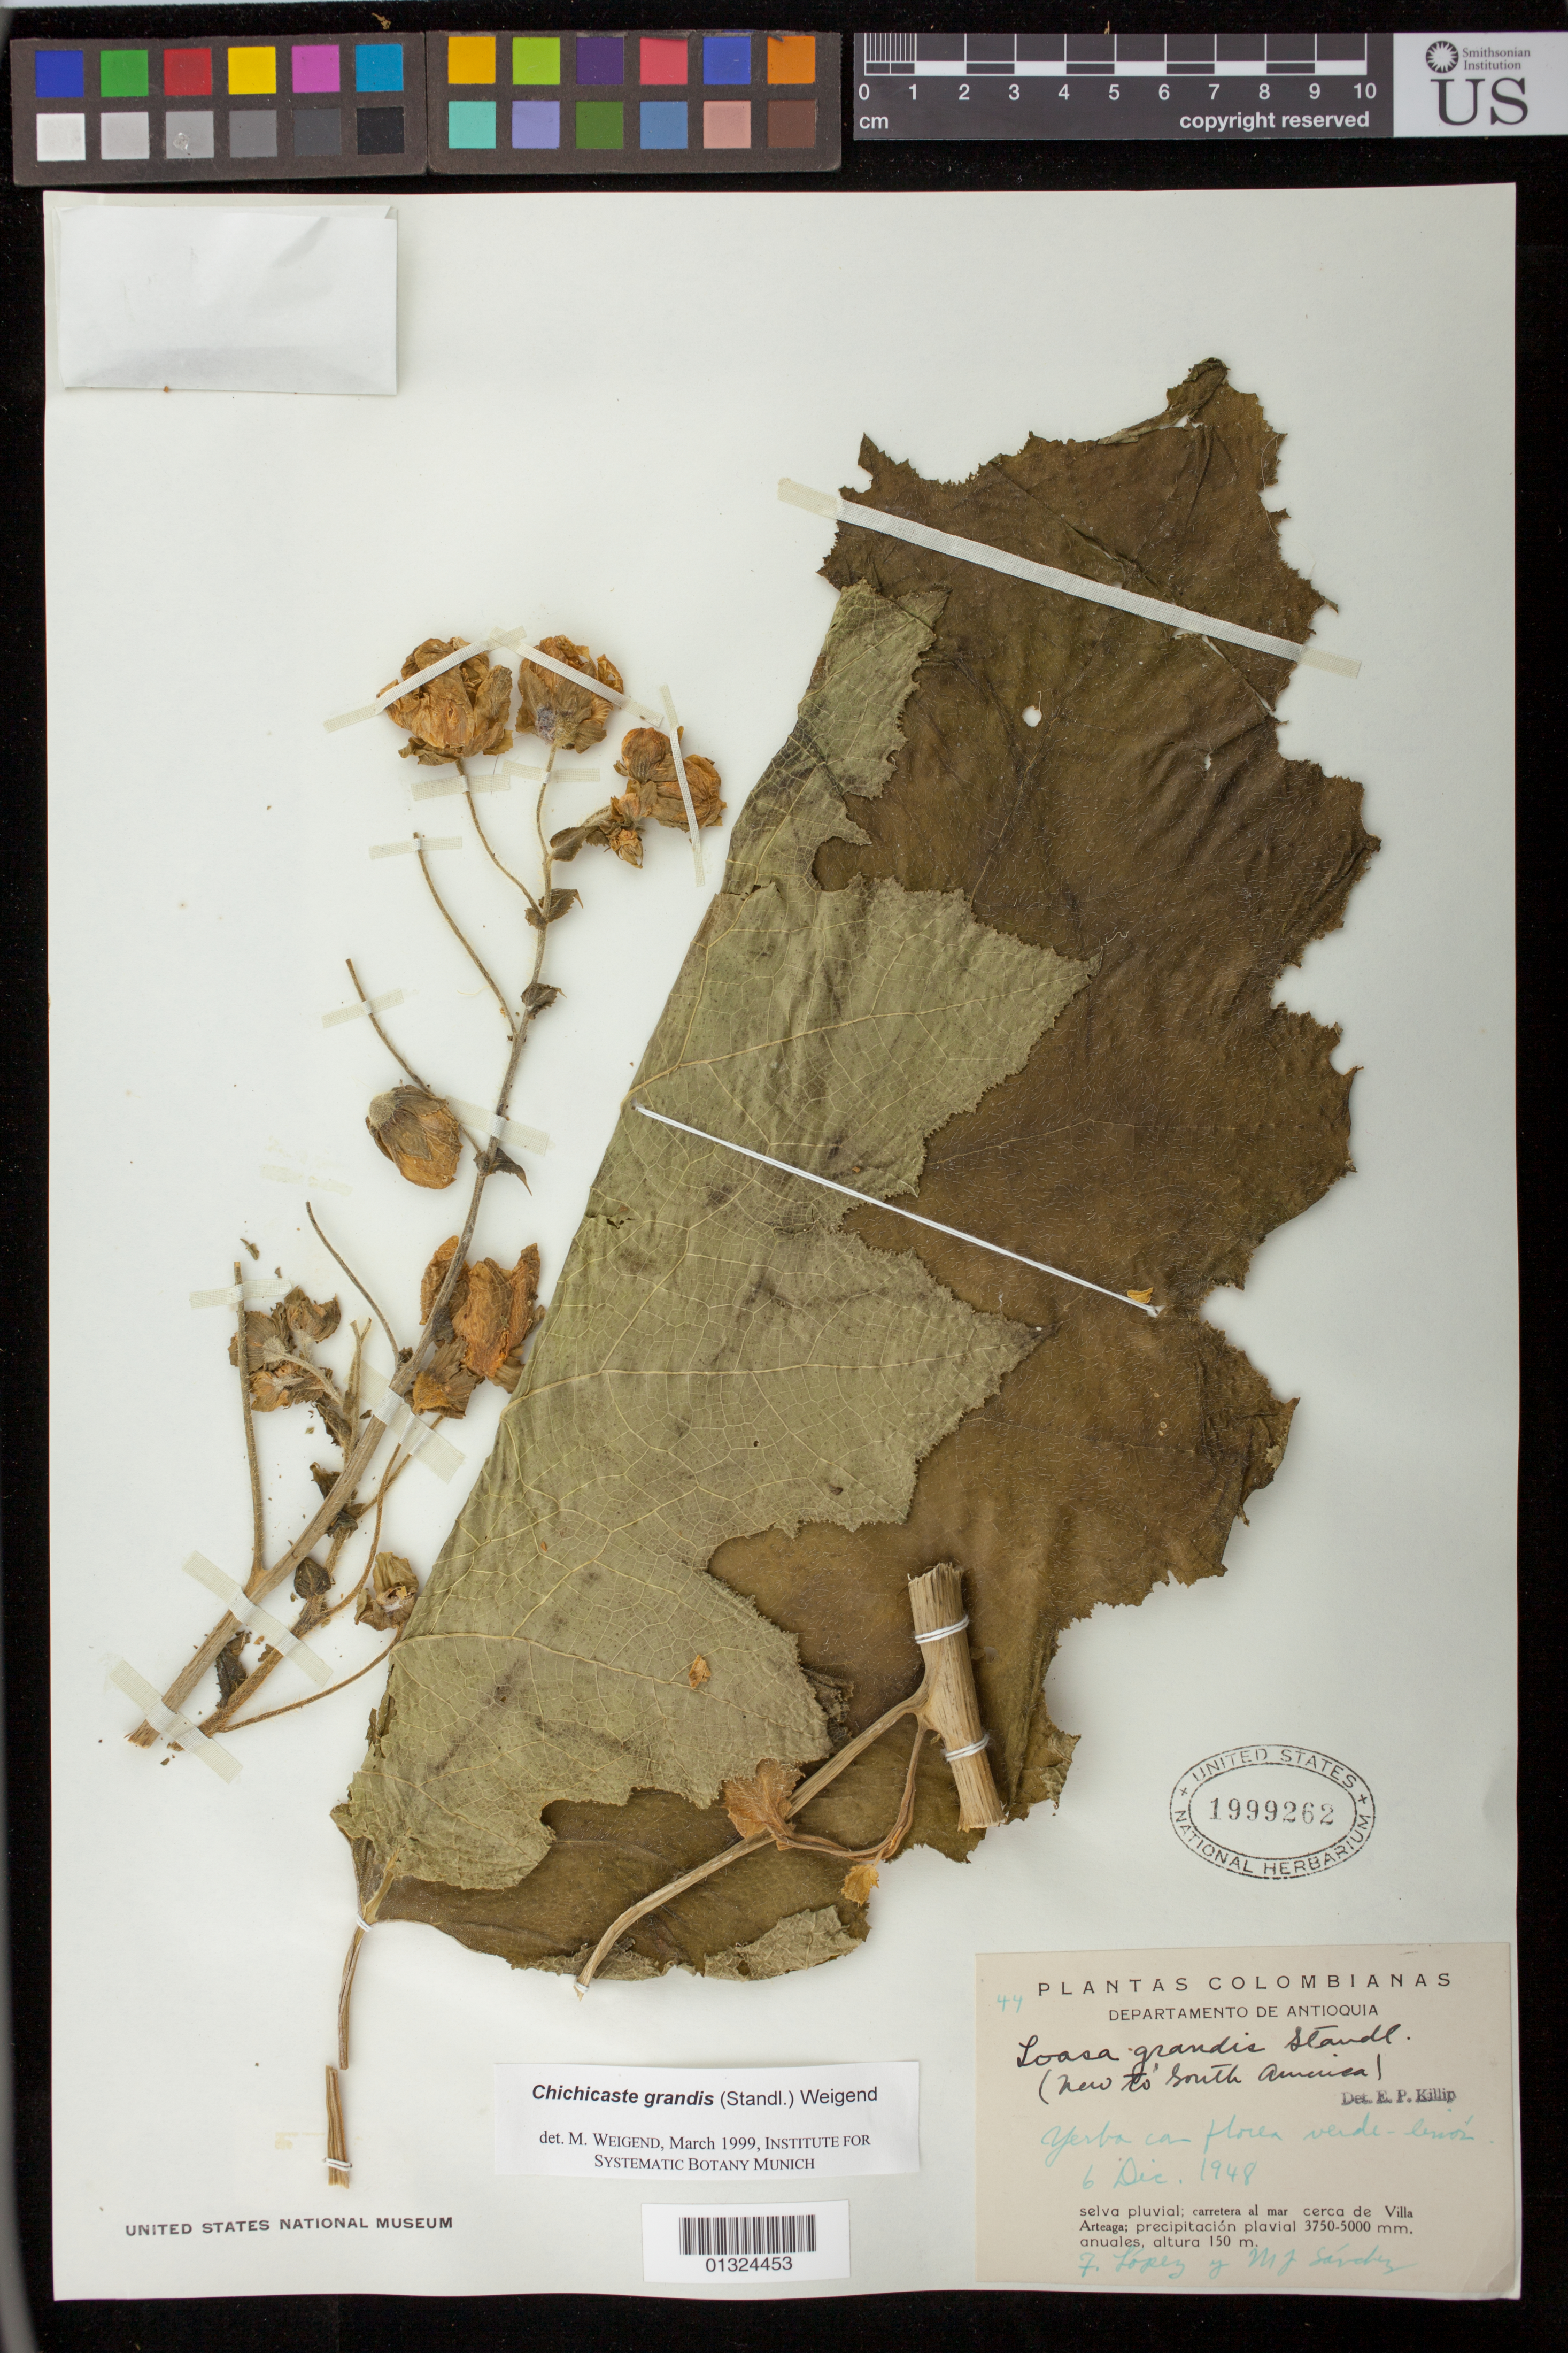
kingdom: Plantae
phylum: Tracheophyta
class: Magnoliopsida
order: Cornales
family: Loasaceae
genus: Aosa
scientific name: Aosa grandis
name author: (Standl.) R. H. Acuña & Weigend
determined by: Acuña, R. H.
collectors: F. Lopéz & T. Sanchez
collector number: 44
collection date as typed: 06 Dec 1948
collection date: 1948-12-06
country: Colombia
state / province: Antioquia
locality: Villa Arteaga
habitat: selva pluvial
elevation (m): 150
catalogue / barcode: US 1999262